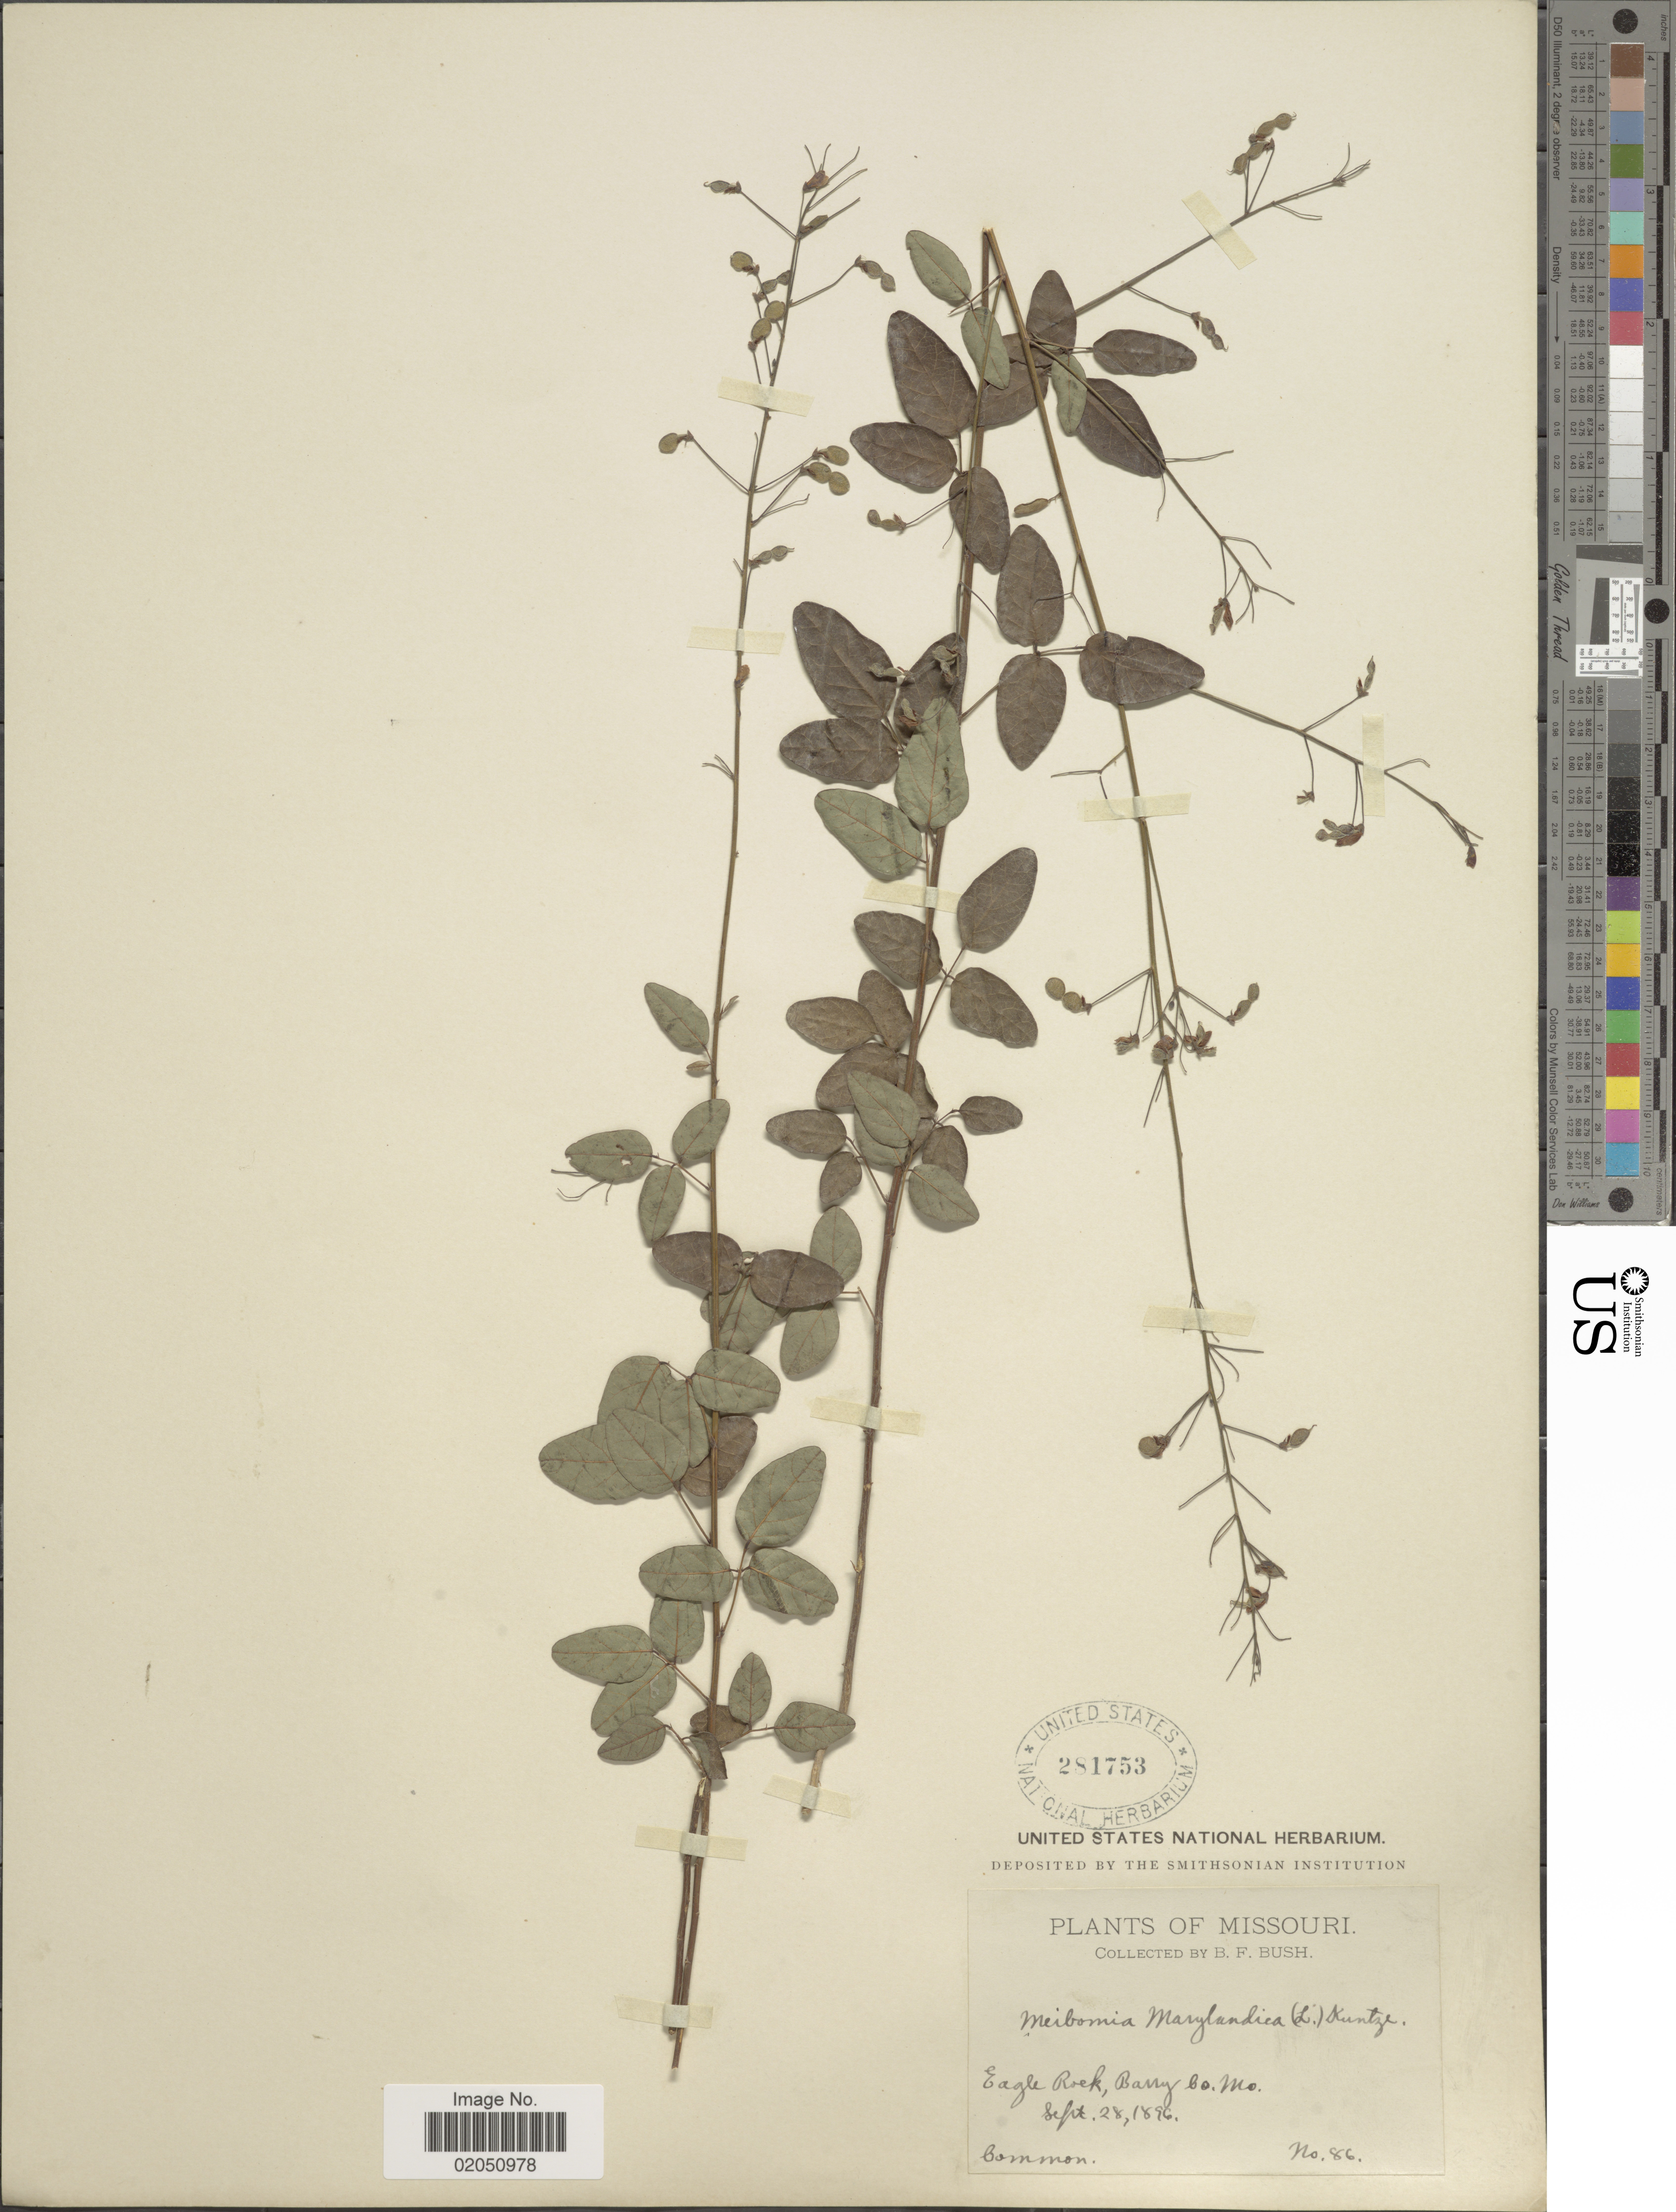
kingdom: Plantae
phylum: Tracheophyta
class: Magnoliopsida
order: Fabales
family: Fabaceae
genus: Desmodium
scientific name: Desmodium marilandicum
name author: Darl.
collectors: B. F. Bush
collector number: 86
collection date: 1896-09-28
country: United States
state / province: Missouri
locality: Eagle Rock, Barry Co, Common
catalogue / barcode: US 281753